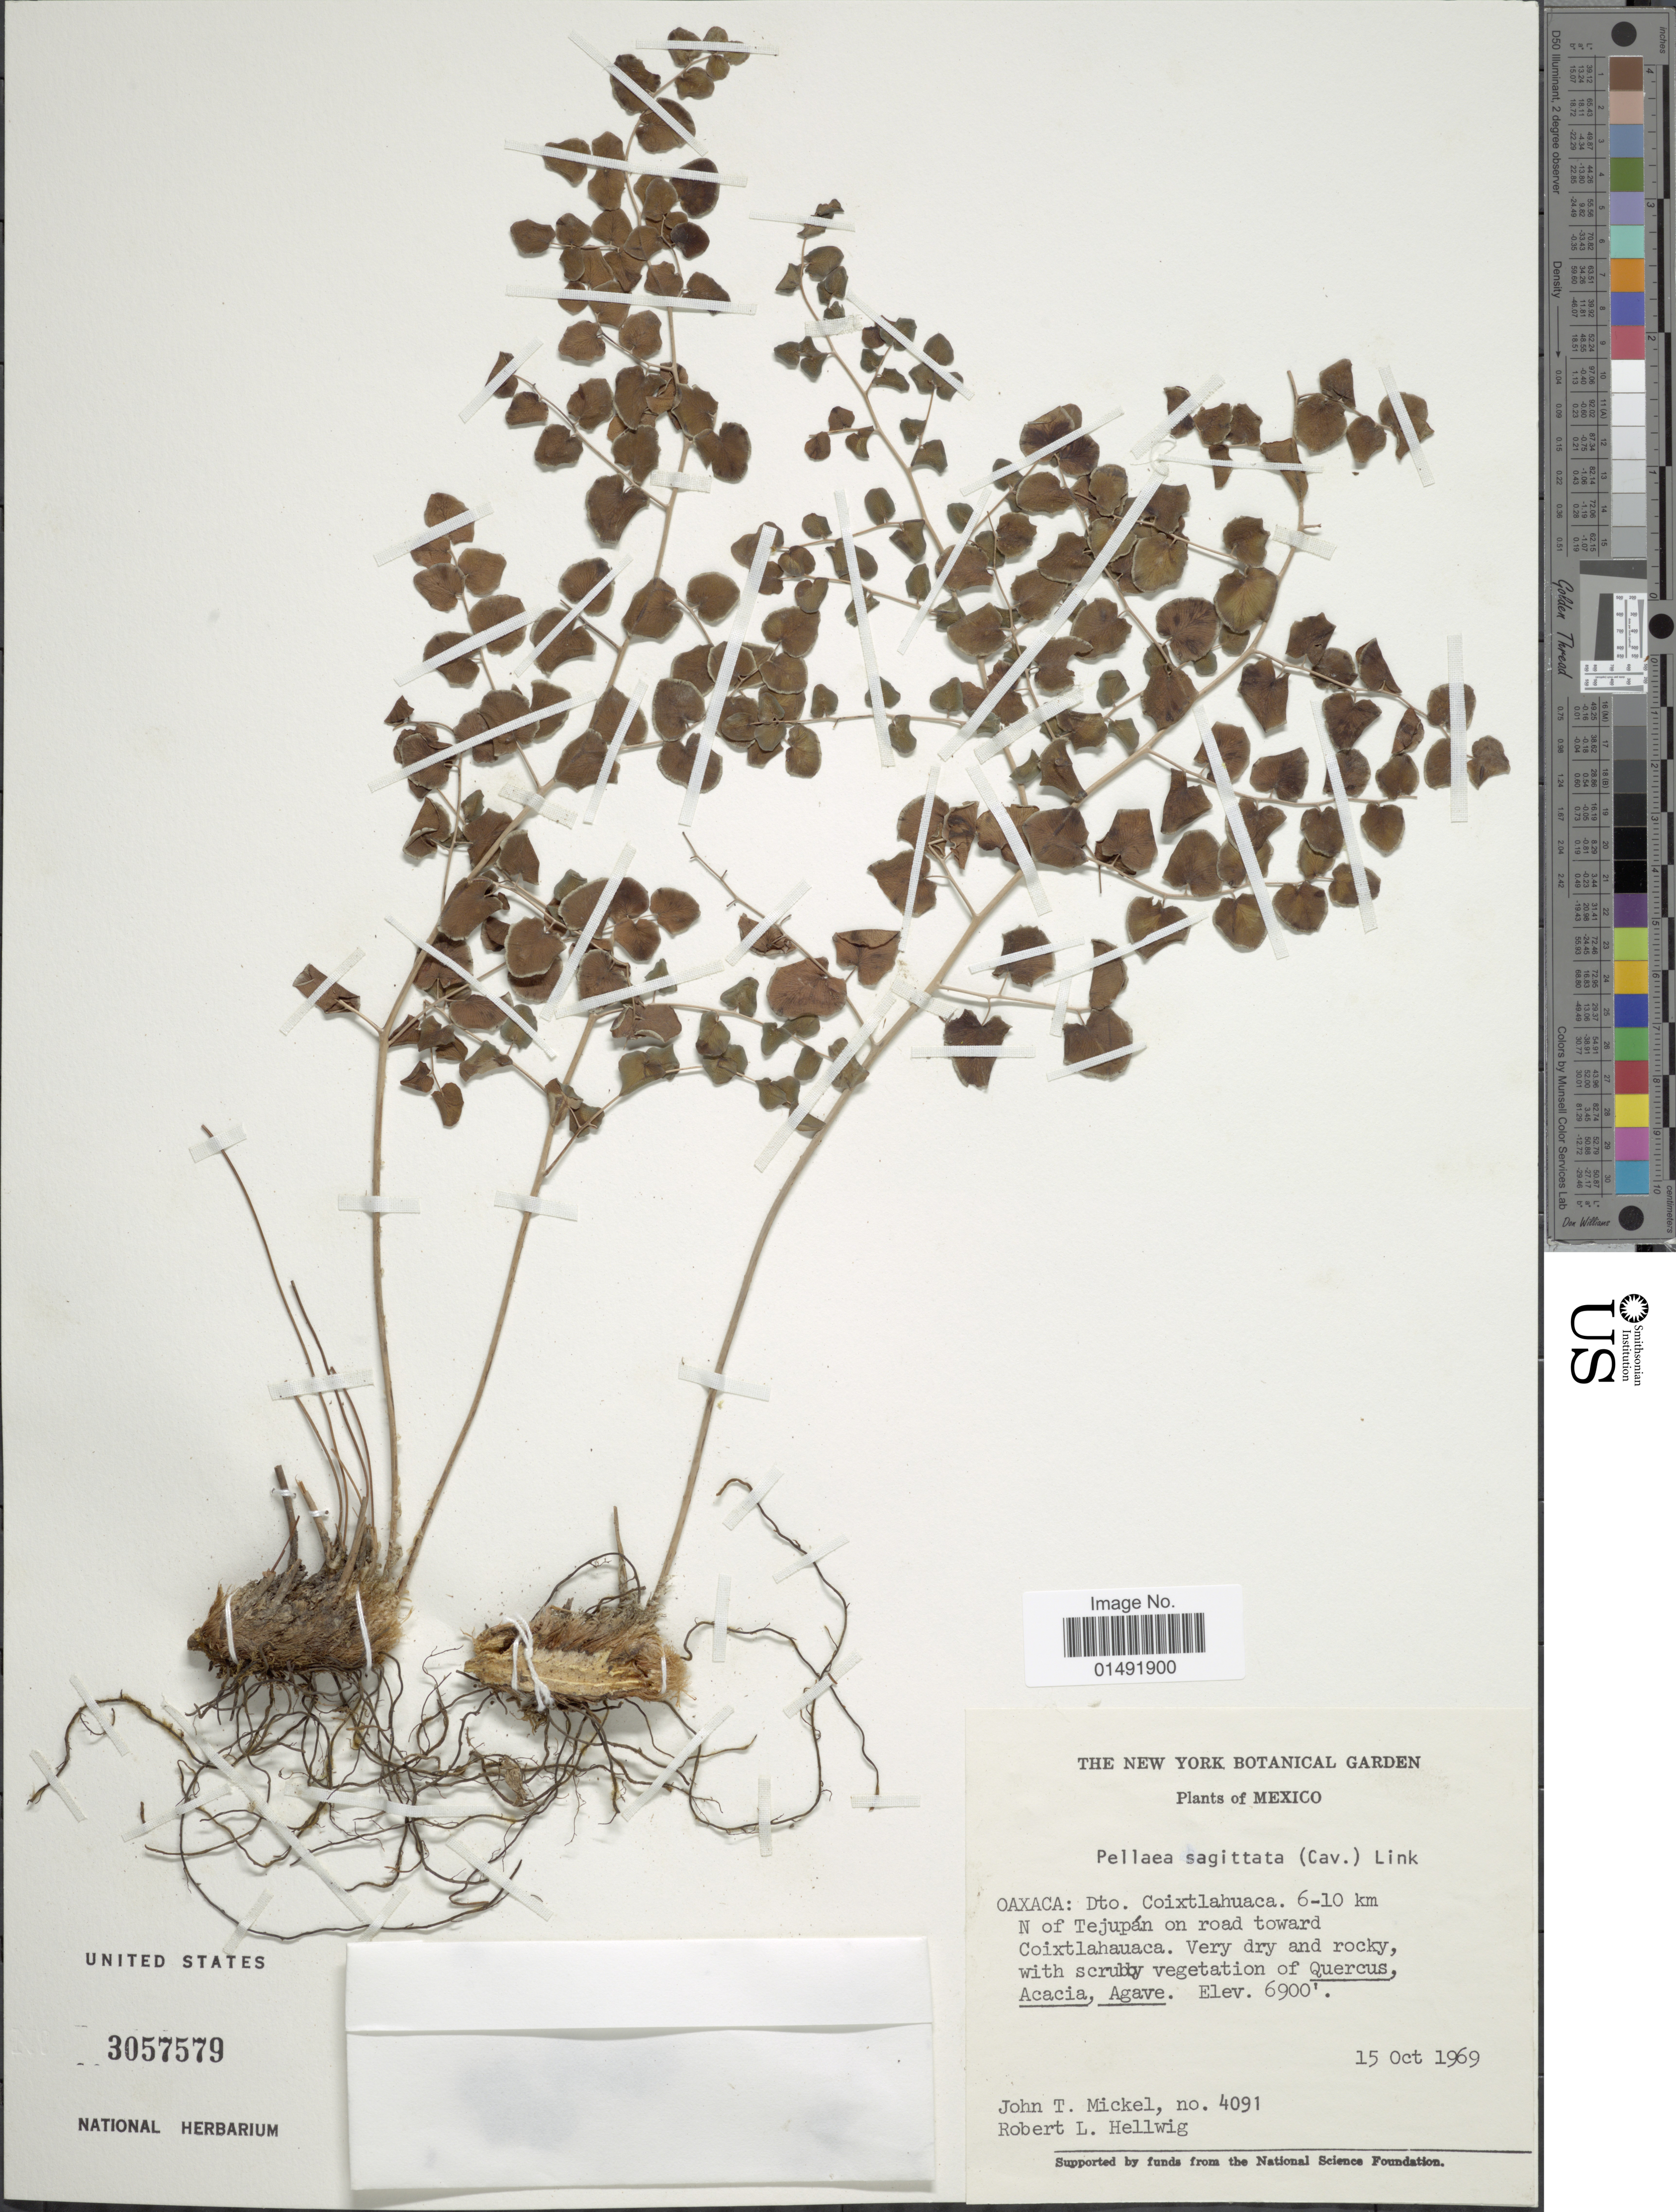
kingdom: Plantae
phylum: Tracheophyta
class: Polypodiopsida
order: Polypodiales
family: Pteridaceae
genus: Pellaea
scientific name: Pellaea cordifolia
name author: (Sessé) A.R. Sm.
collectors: J. T. Mickel & R. Hellwig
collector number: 4091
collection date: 1969-10-15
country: Mexico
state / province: Oaxaca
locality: Dto Coixtlahuaca. 6-10 km N of Tejupán on road toward Coixtlahauca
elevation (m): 2103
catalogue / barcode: US 3057579